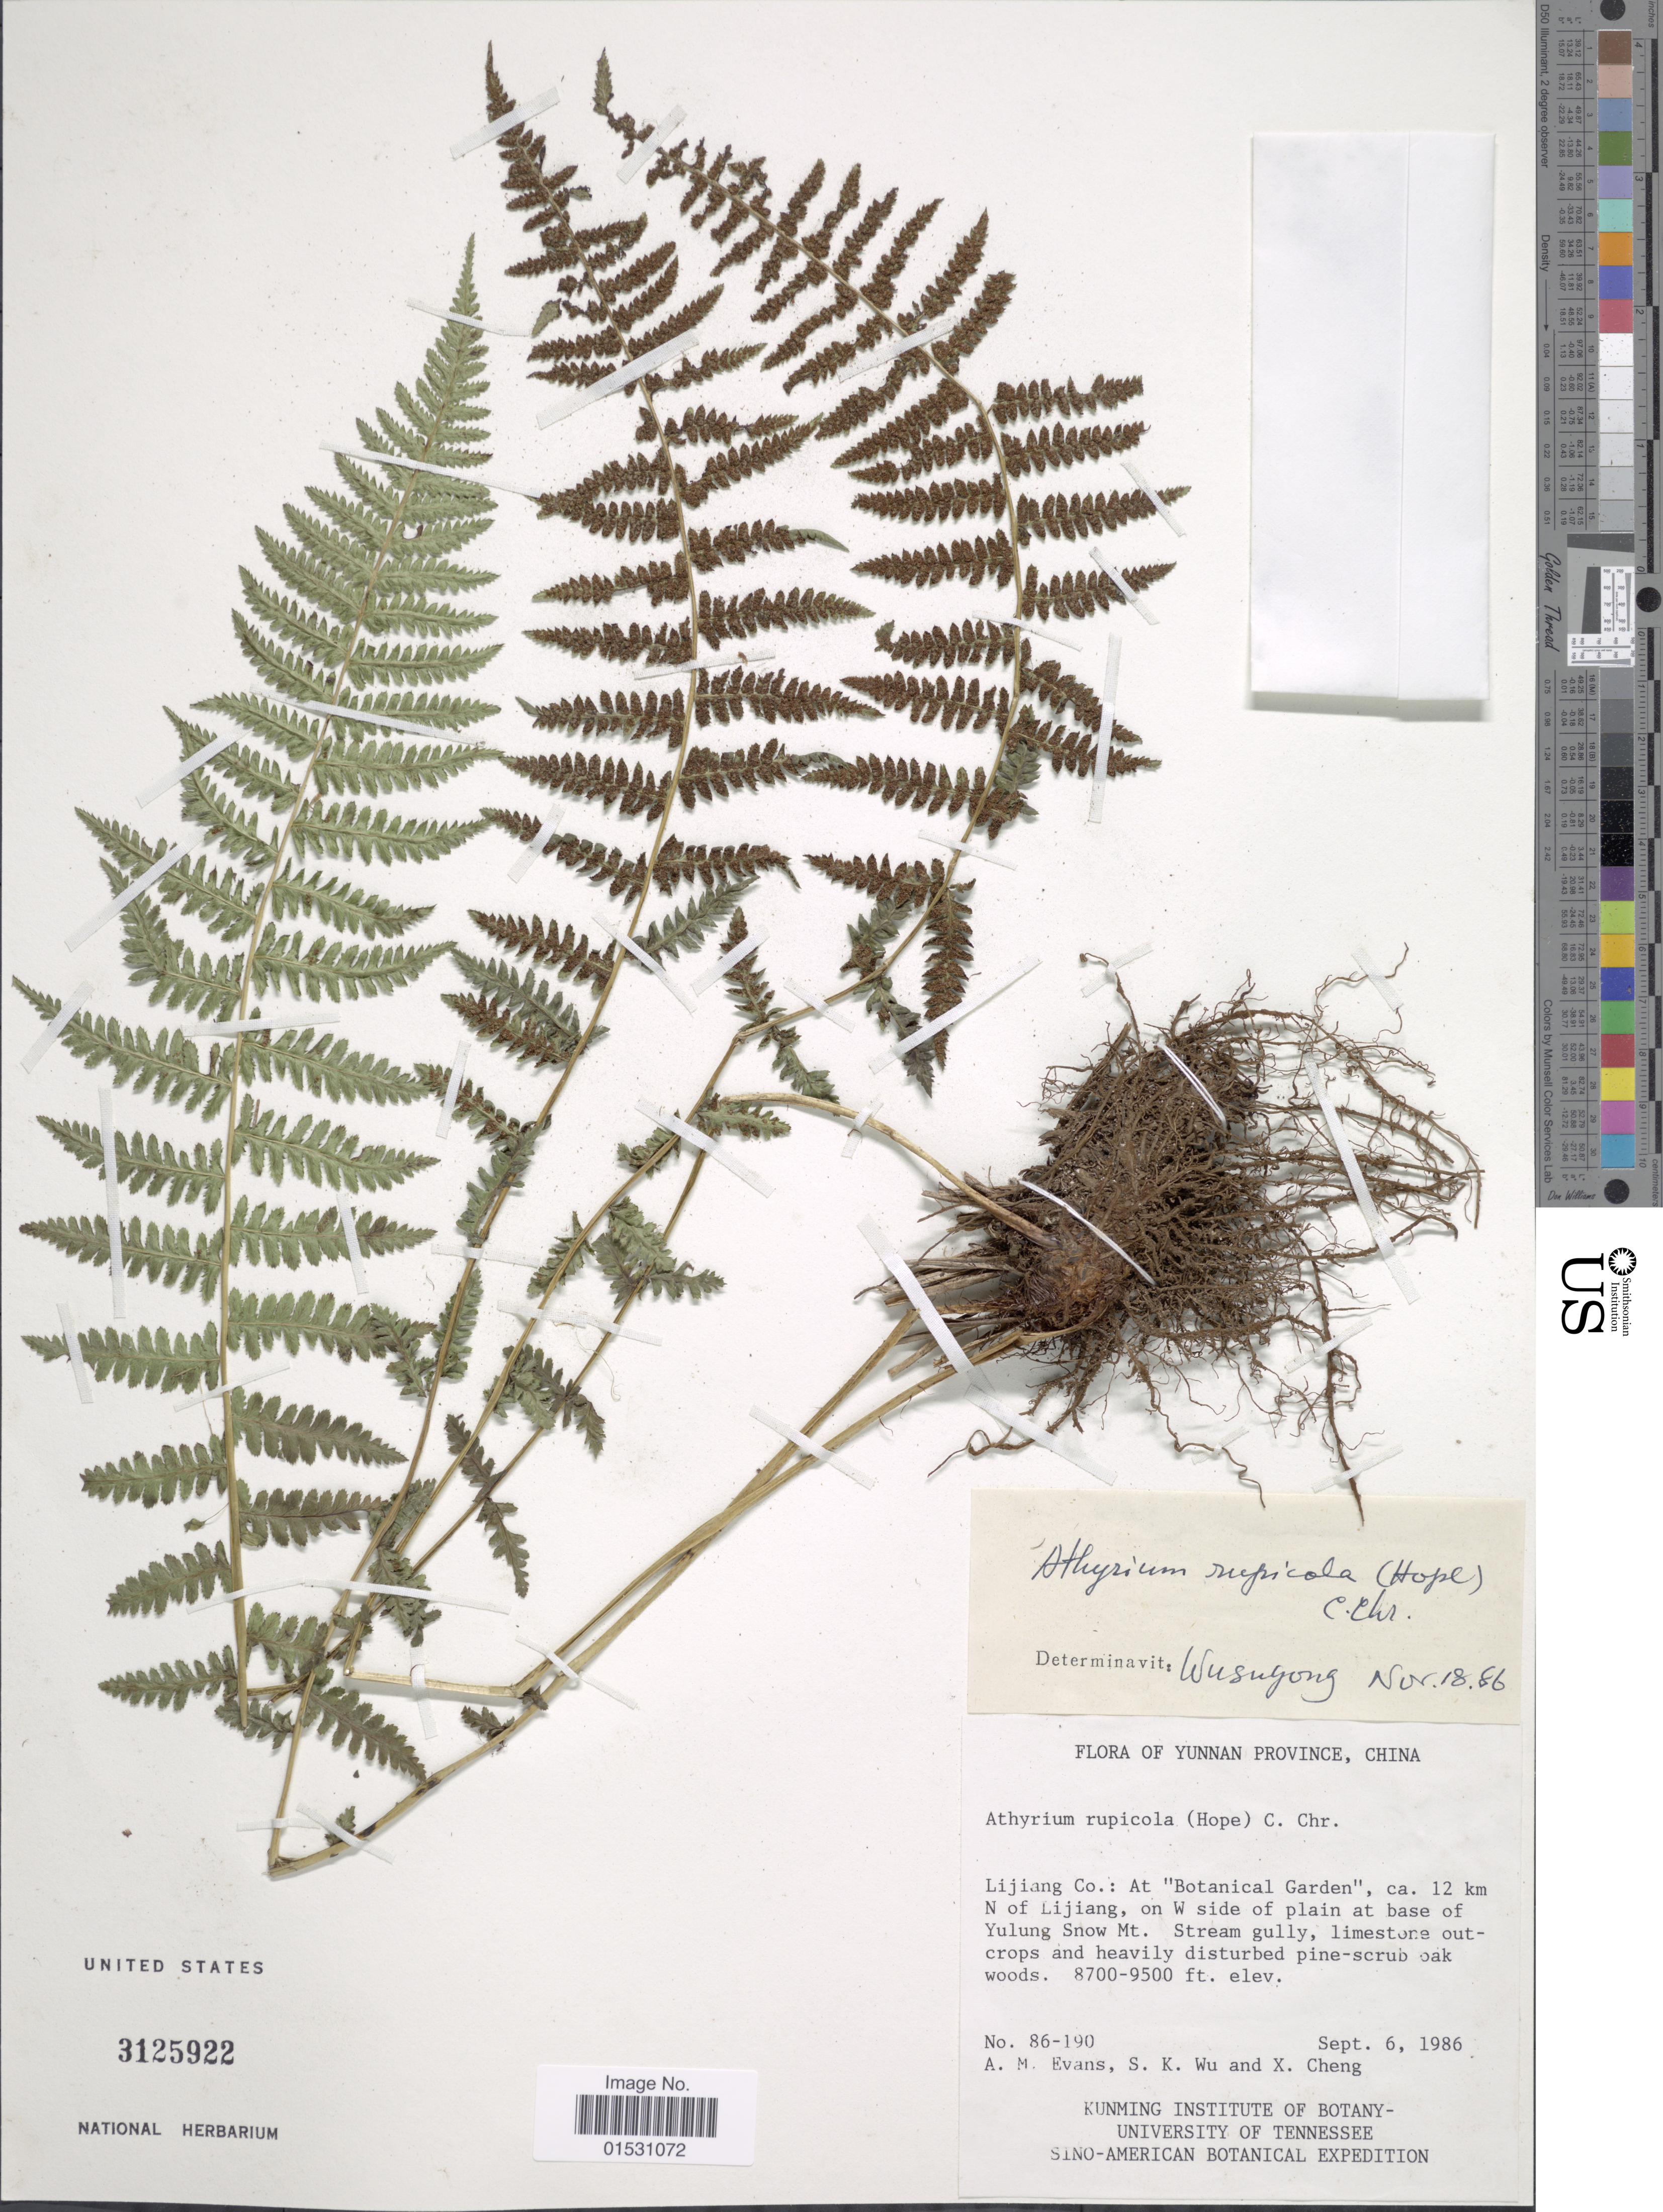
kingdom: Plantae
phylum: Tracheophyta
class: Polypodiopsida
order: Polypodiales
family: Athyriaceae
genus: Athyrium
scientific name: Athyrium rupicola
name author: (C. Hope) C. Chr.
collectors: A. M. Evans, S. K. Wu & X. Cheng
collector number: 86-190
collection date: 1986-09-06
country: China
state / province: Yunnan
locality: Yunnan Province. Lijiang Co.: At 'Botanical Garden', ca. 12 km N of Lijiang, on W side of plain at base of Yulung Snow Mt.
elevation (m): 2652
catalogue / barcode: US 3125922